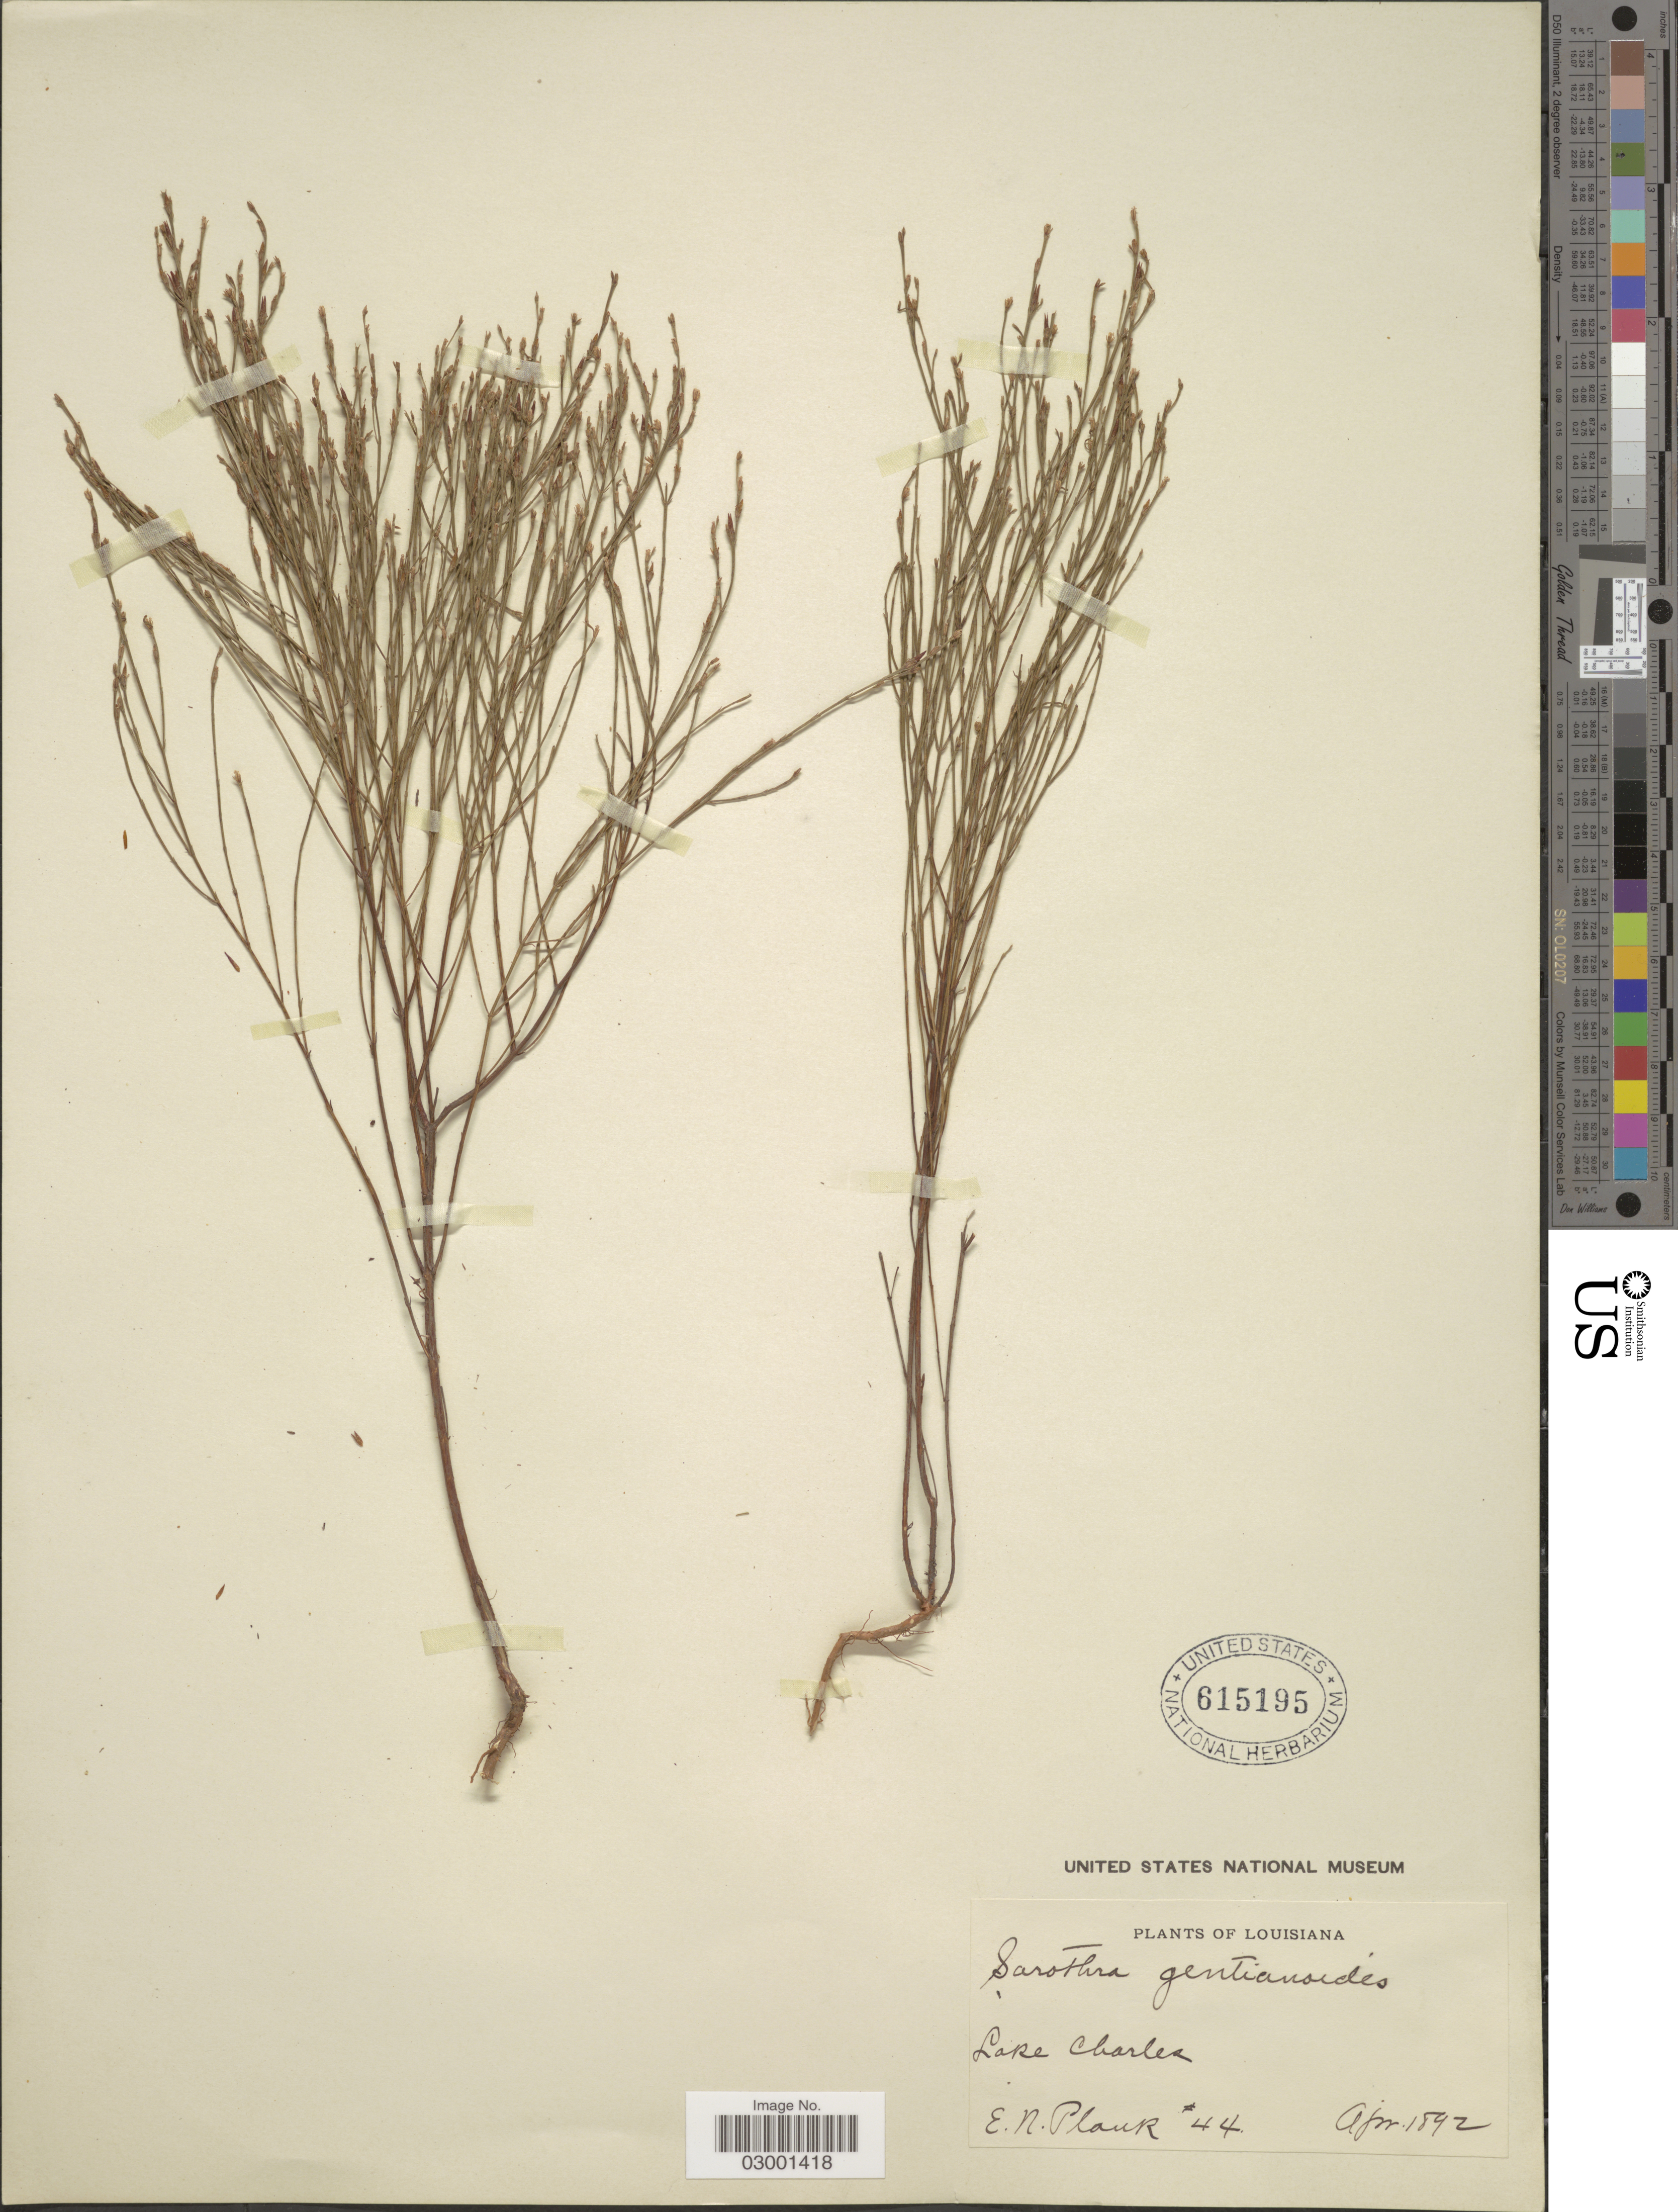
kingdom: Plantae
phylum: Tracheophyta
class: Magnoliopsida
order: Malpighiales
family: Hypericaceae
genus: Hypericum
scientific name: Hypericum gentianoides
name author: (L.) Britton, Stearns & Poggenb.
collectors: E. Plank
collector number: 44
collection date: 1892-04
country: United States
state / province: Louisiana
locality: Lake Charles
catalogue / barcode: US 615195